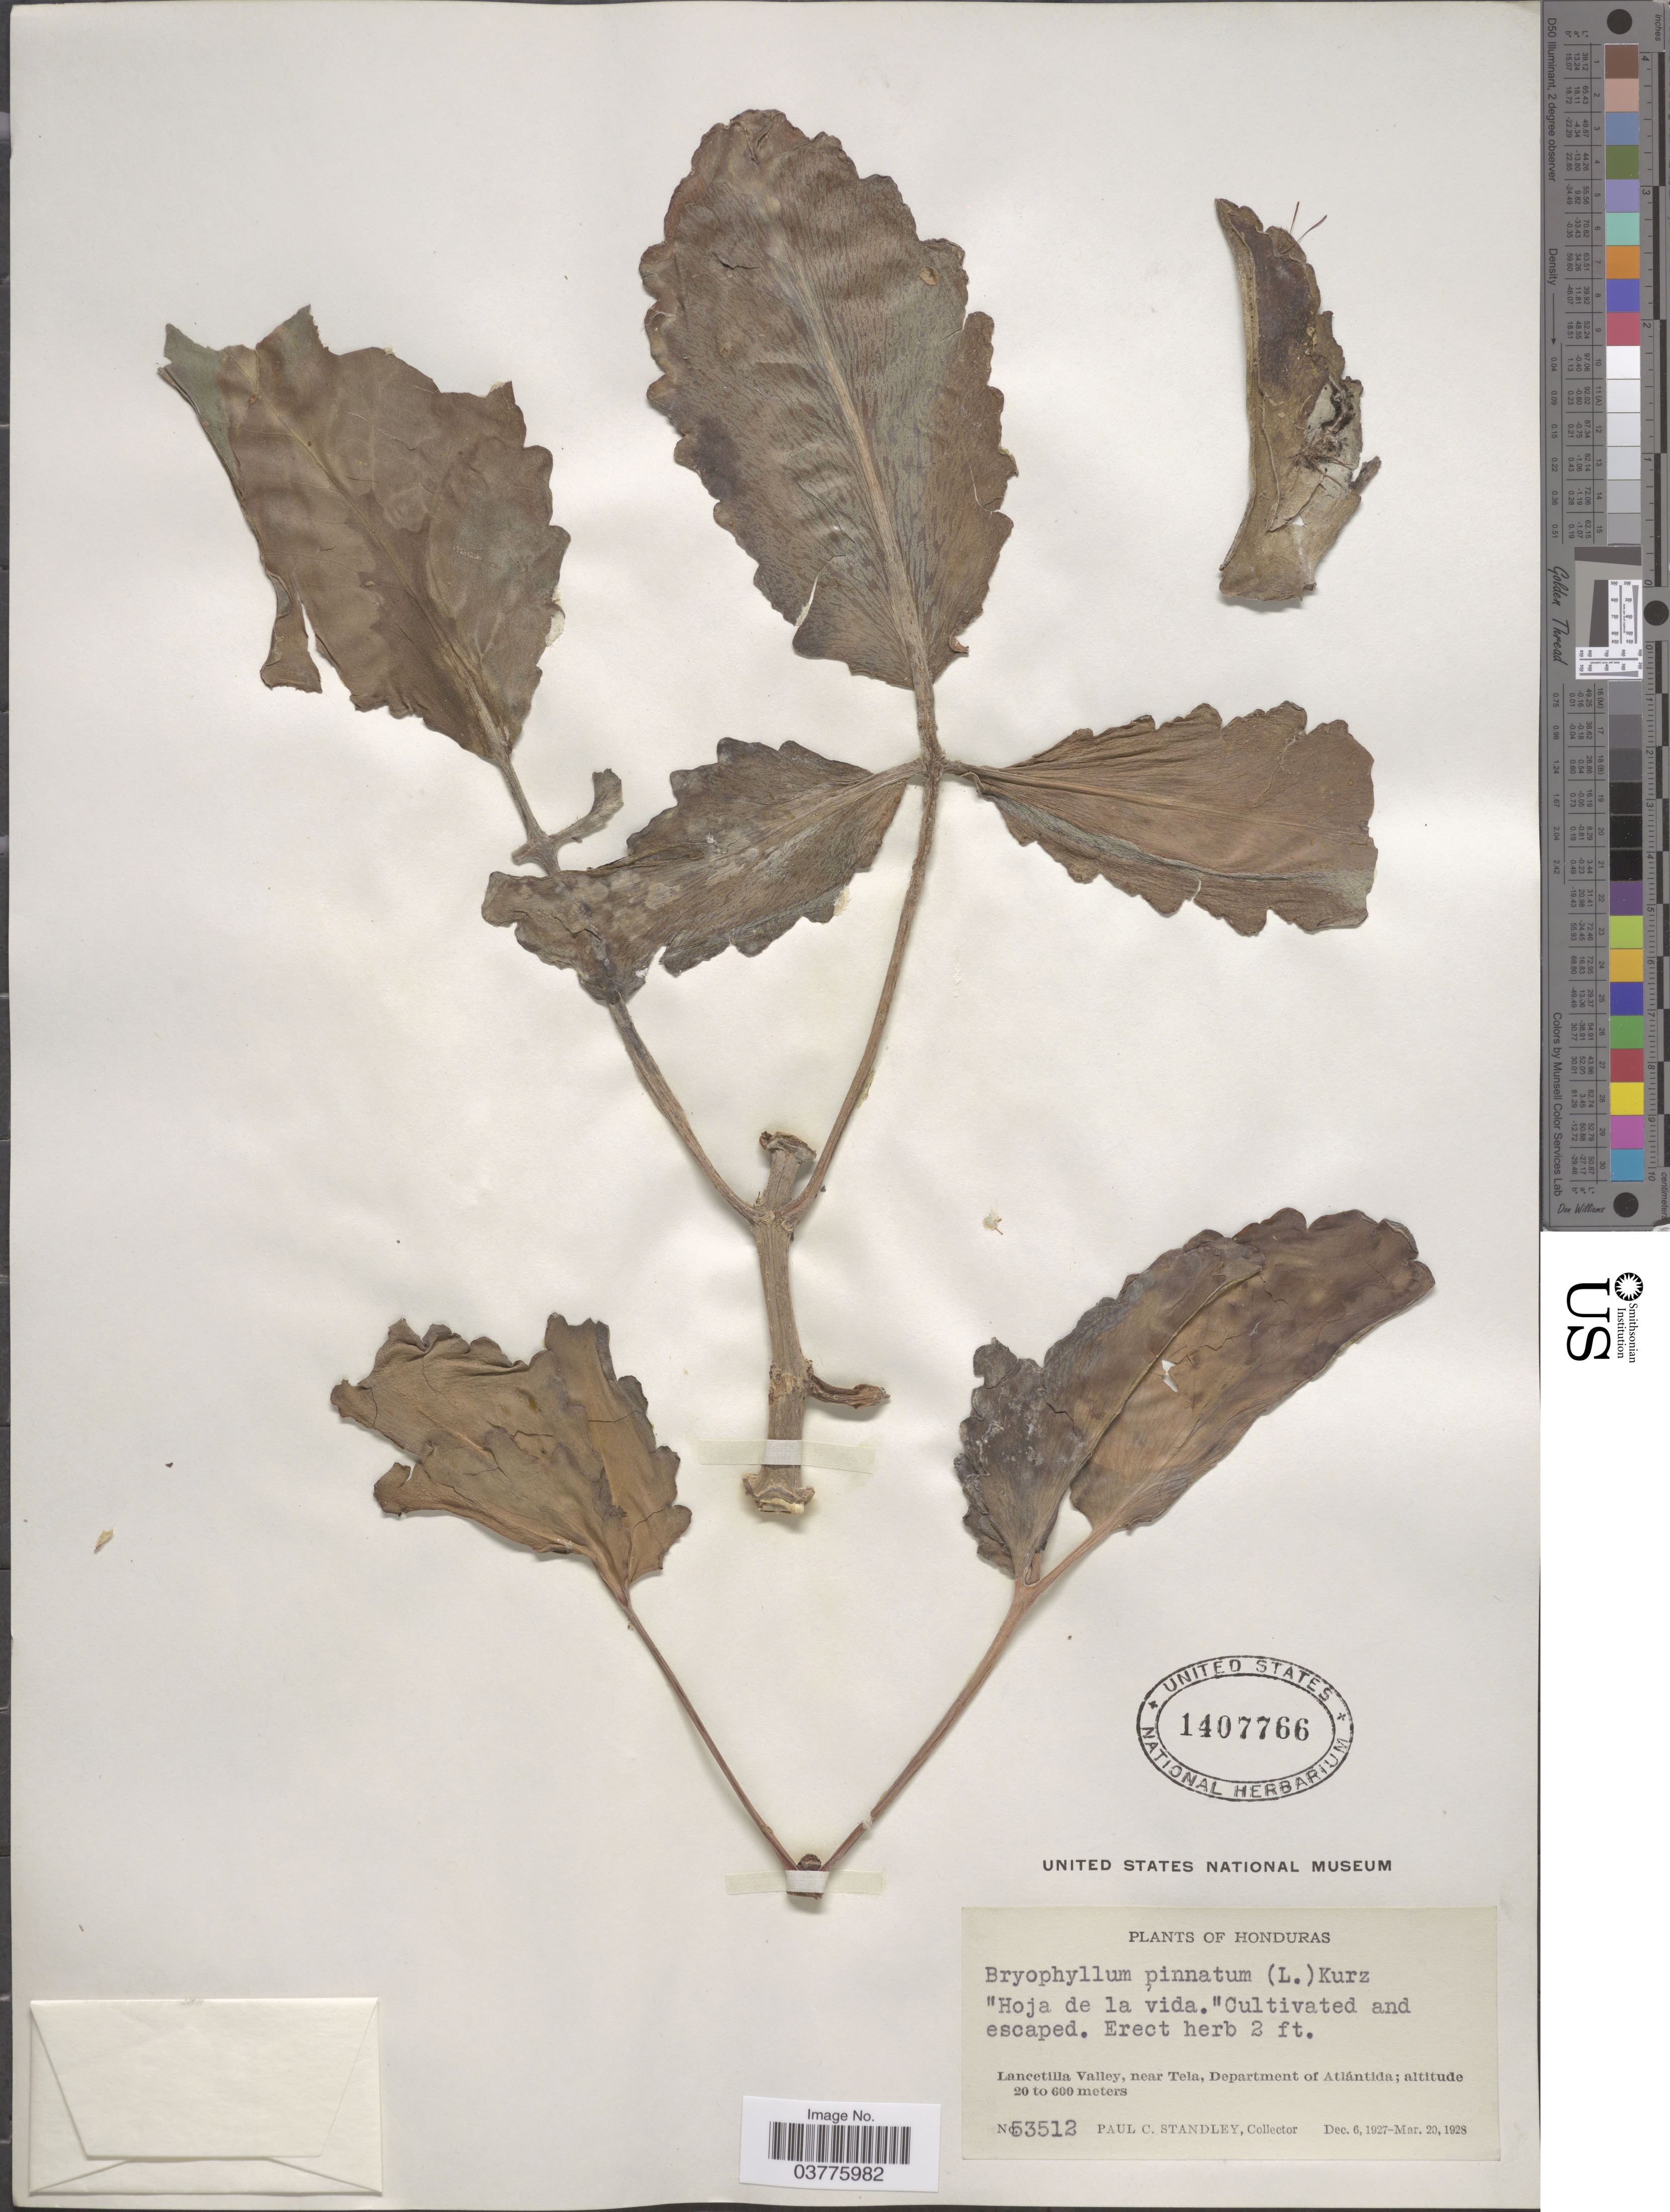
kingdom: Plantae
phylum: Tracheophyta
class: Magnoliopsida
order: Saxifragales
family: Crassulaceae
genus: Kalanchoe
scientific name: Kalanchoe pinnata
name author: (Lam.) Pers.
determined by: Strong, Mark T., (BOT), Smithsonian Institution - National Museum of Natural History (UNITED STATES)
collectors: P. C. Standley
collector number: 53512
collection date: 1927-12-06/1928-03-20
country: Honduras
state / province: Atlantida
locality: Lancetilla Valley, near Tela, Department of Atlántida.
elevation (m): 20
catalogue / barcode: US 1407766